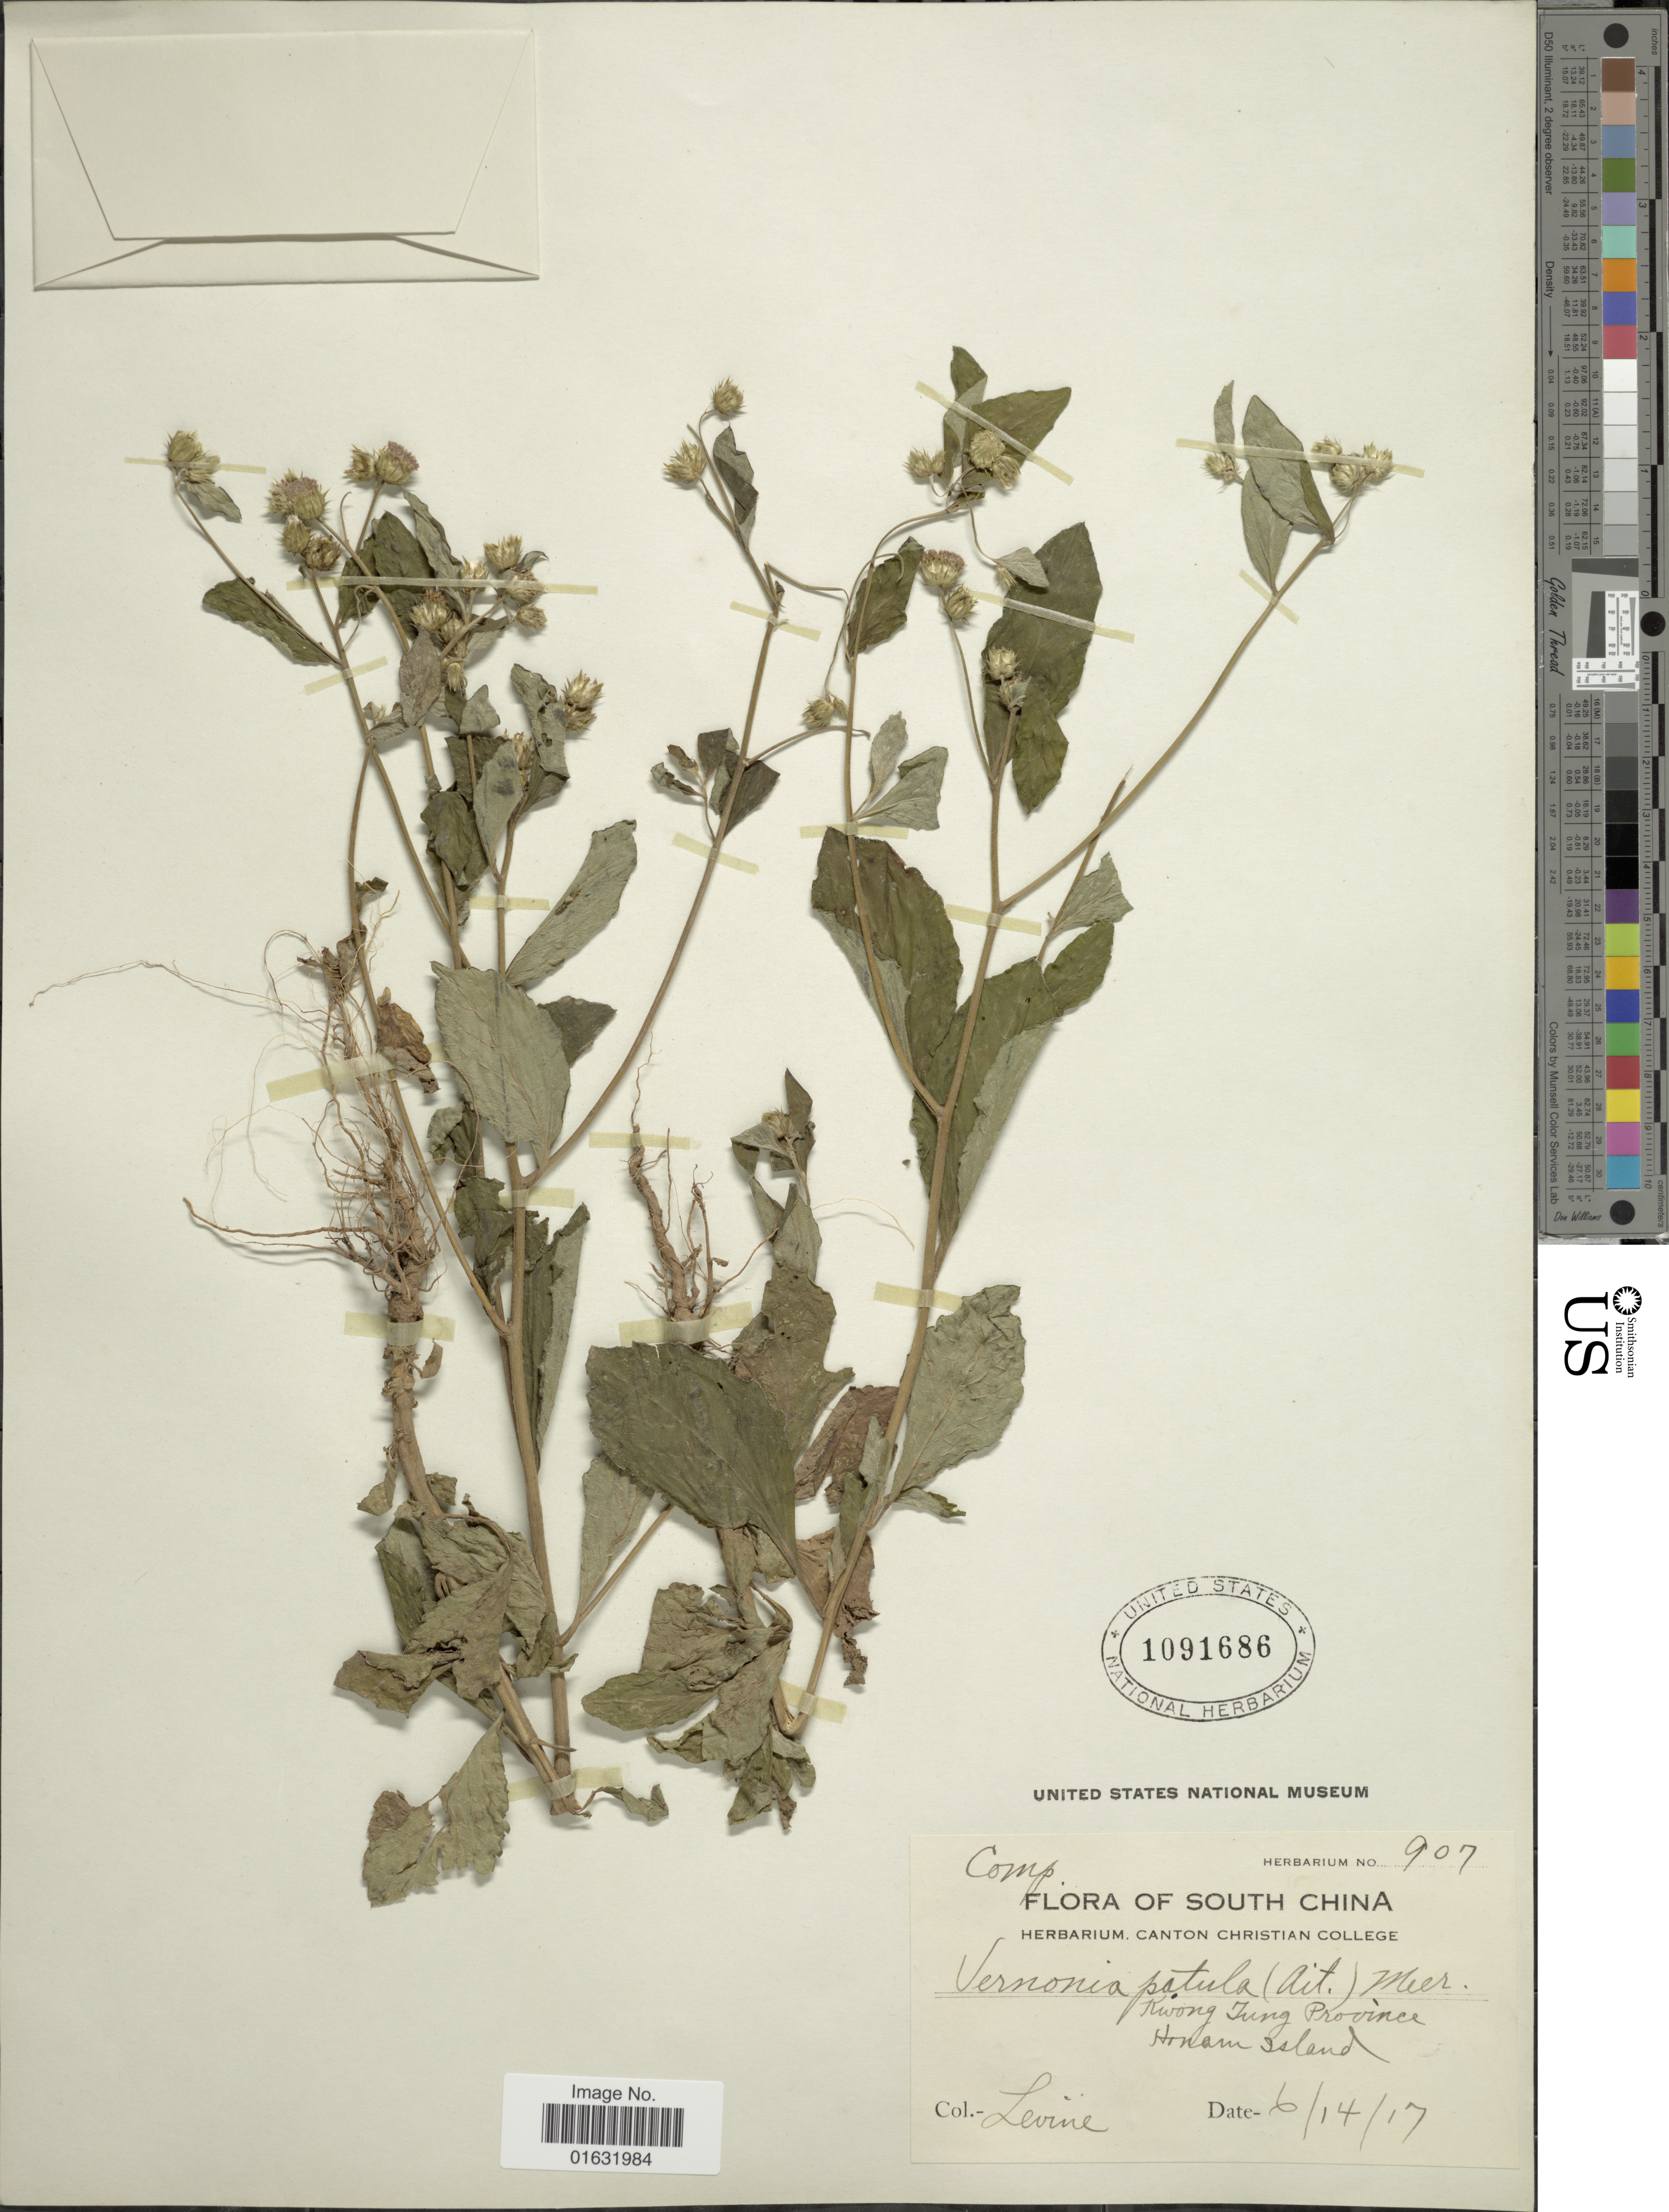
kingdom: Plantae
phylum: Tracheophyta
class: Magnoliopsida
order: Asterales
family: Asteraceae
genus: Cyanthillium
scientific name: Cyanthillium patulum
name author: (Aiton) H. Rob.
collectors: -. Levine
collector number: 907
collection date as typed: Transcribed d/m/y: 14/6/17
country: China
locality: South China, Kwong Tung Province, Honam Island.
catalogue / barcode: US 1091686